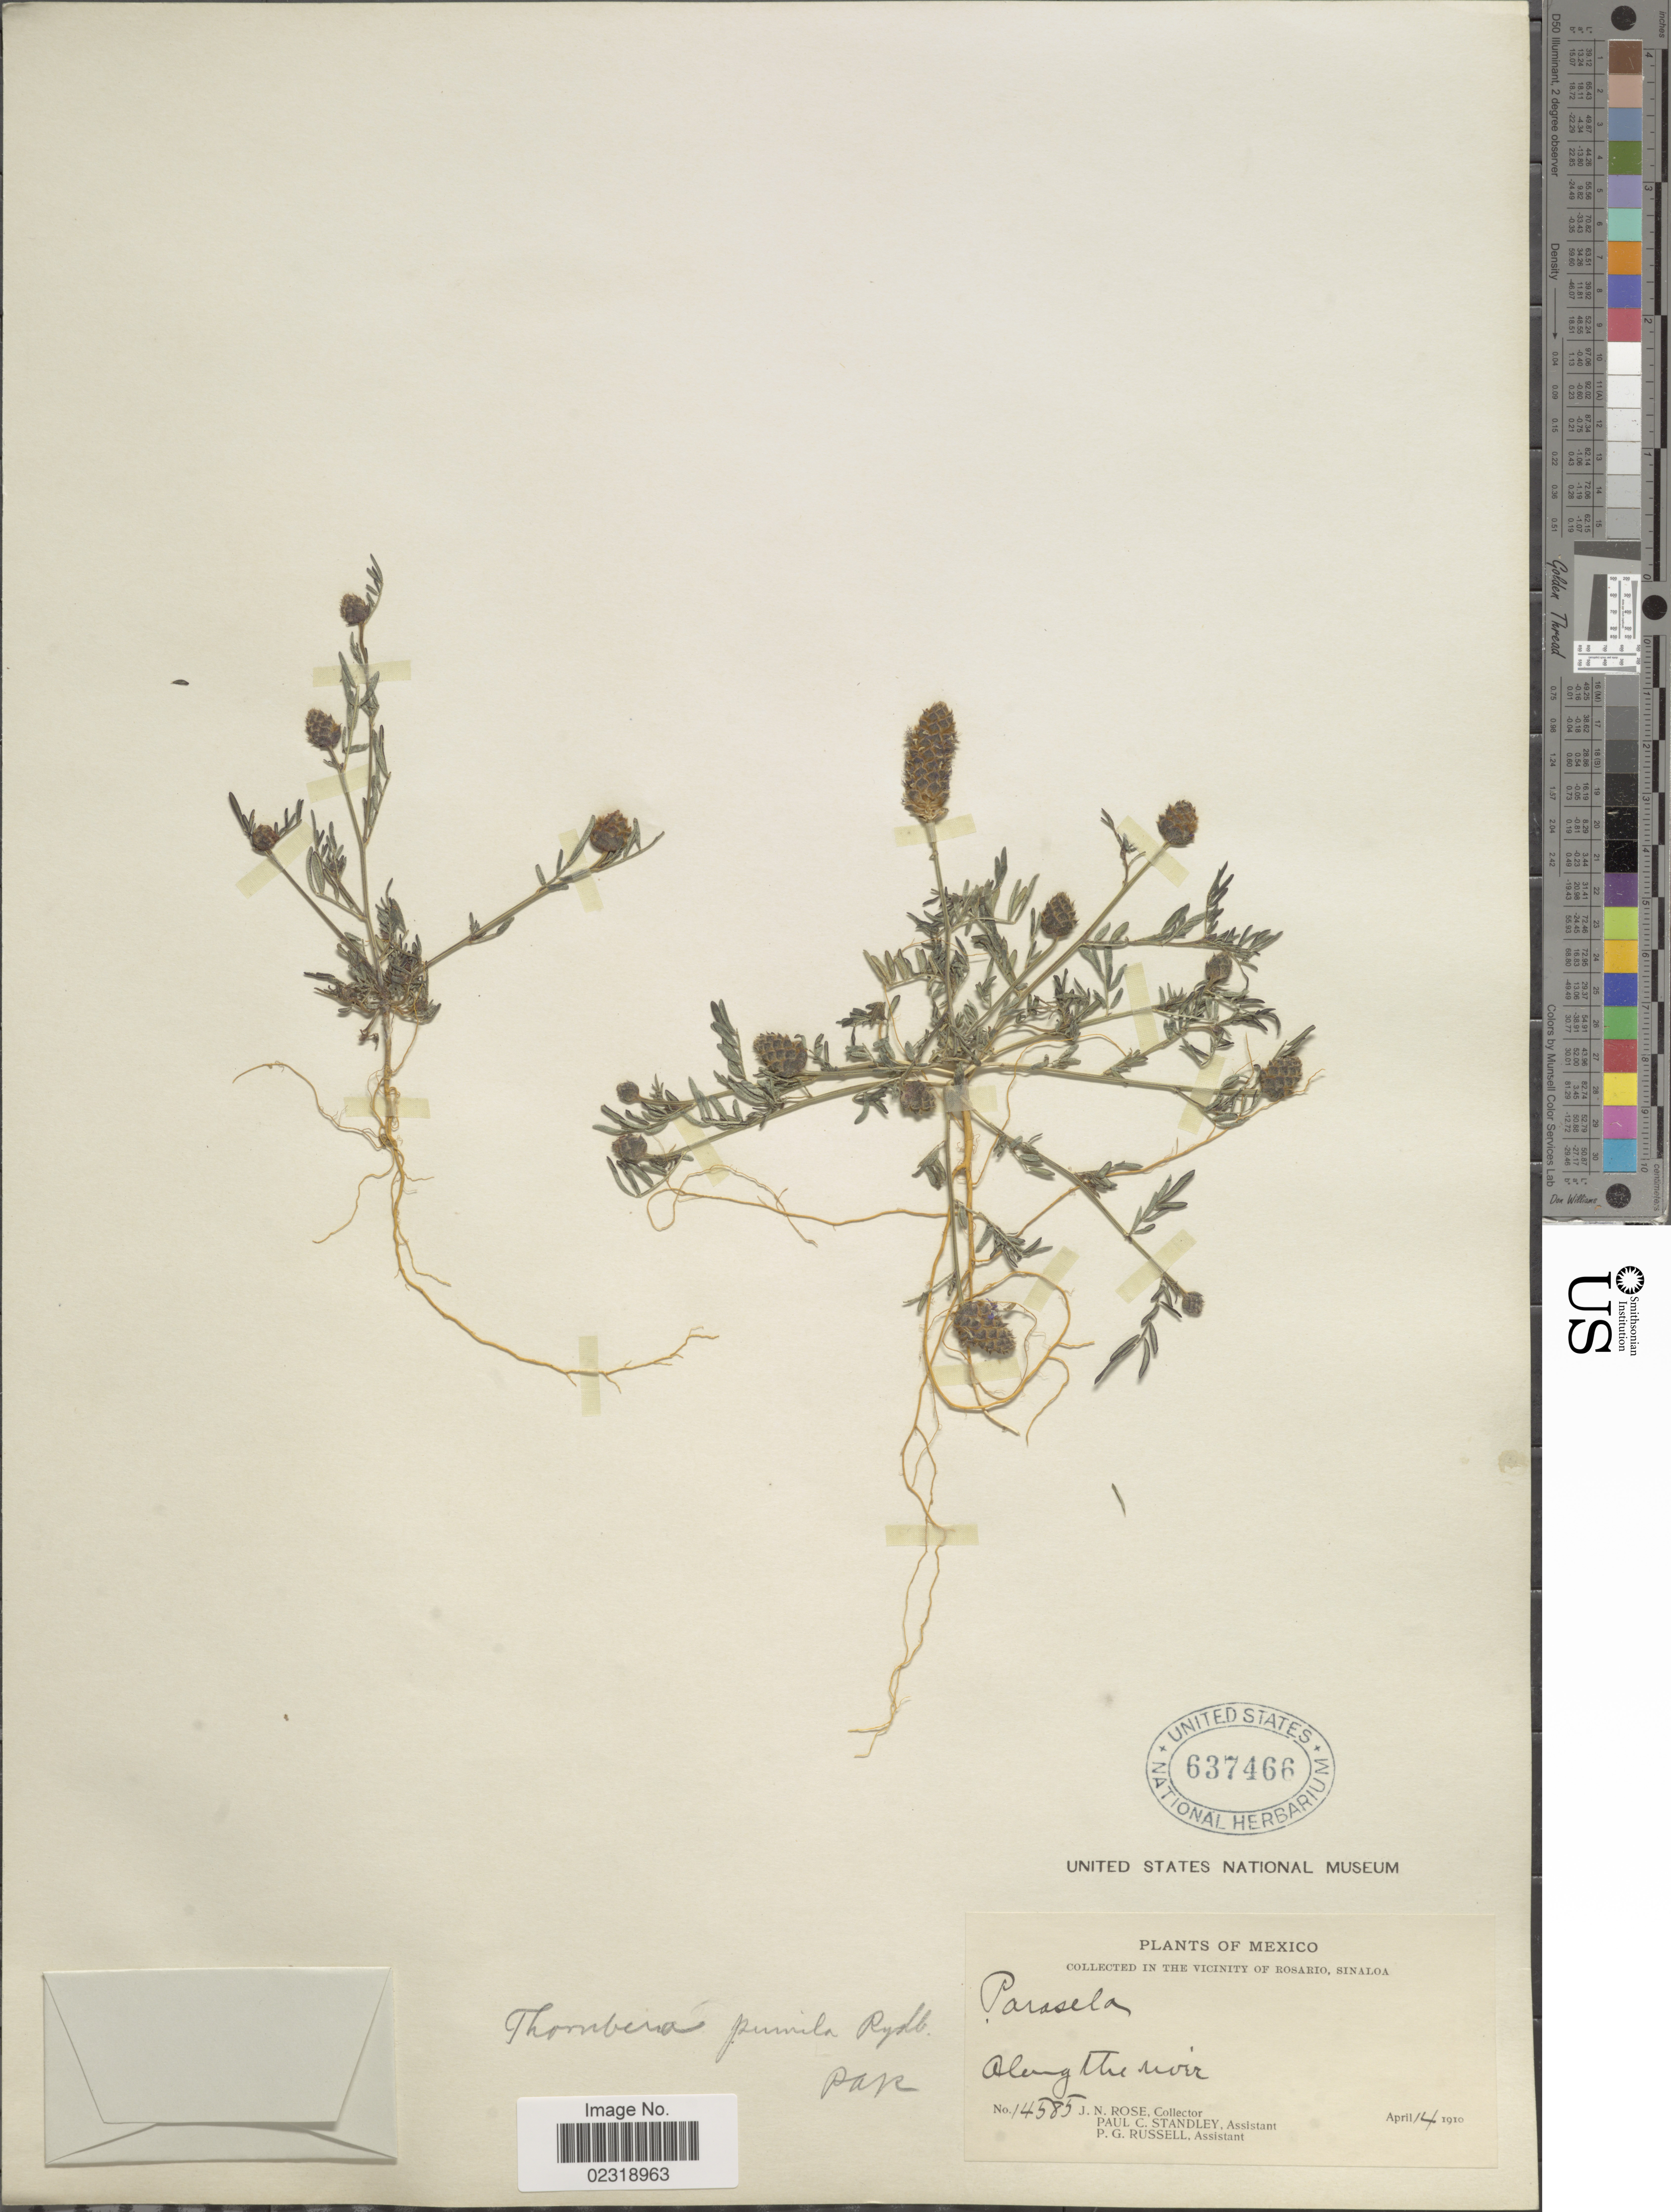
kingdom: Plantae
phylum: Tracheophyta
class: Magnoliopsida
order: Fabales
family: Fabaceae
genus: Dalea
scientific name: Dalea cliffortiana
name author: Willd.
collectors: J. N. Rose, P. C. Standley & P. G. Russell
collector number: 14585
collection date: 1910-04-14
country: Mexico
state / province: Sinaloa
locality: In the vicinity of Rosario, along the river.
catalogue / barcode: US 637466